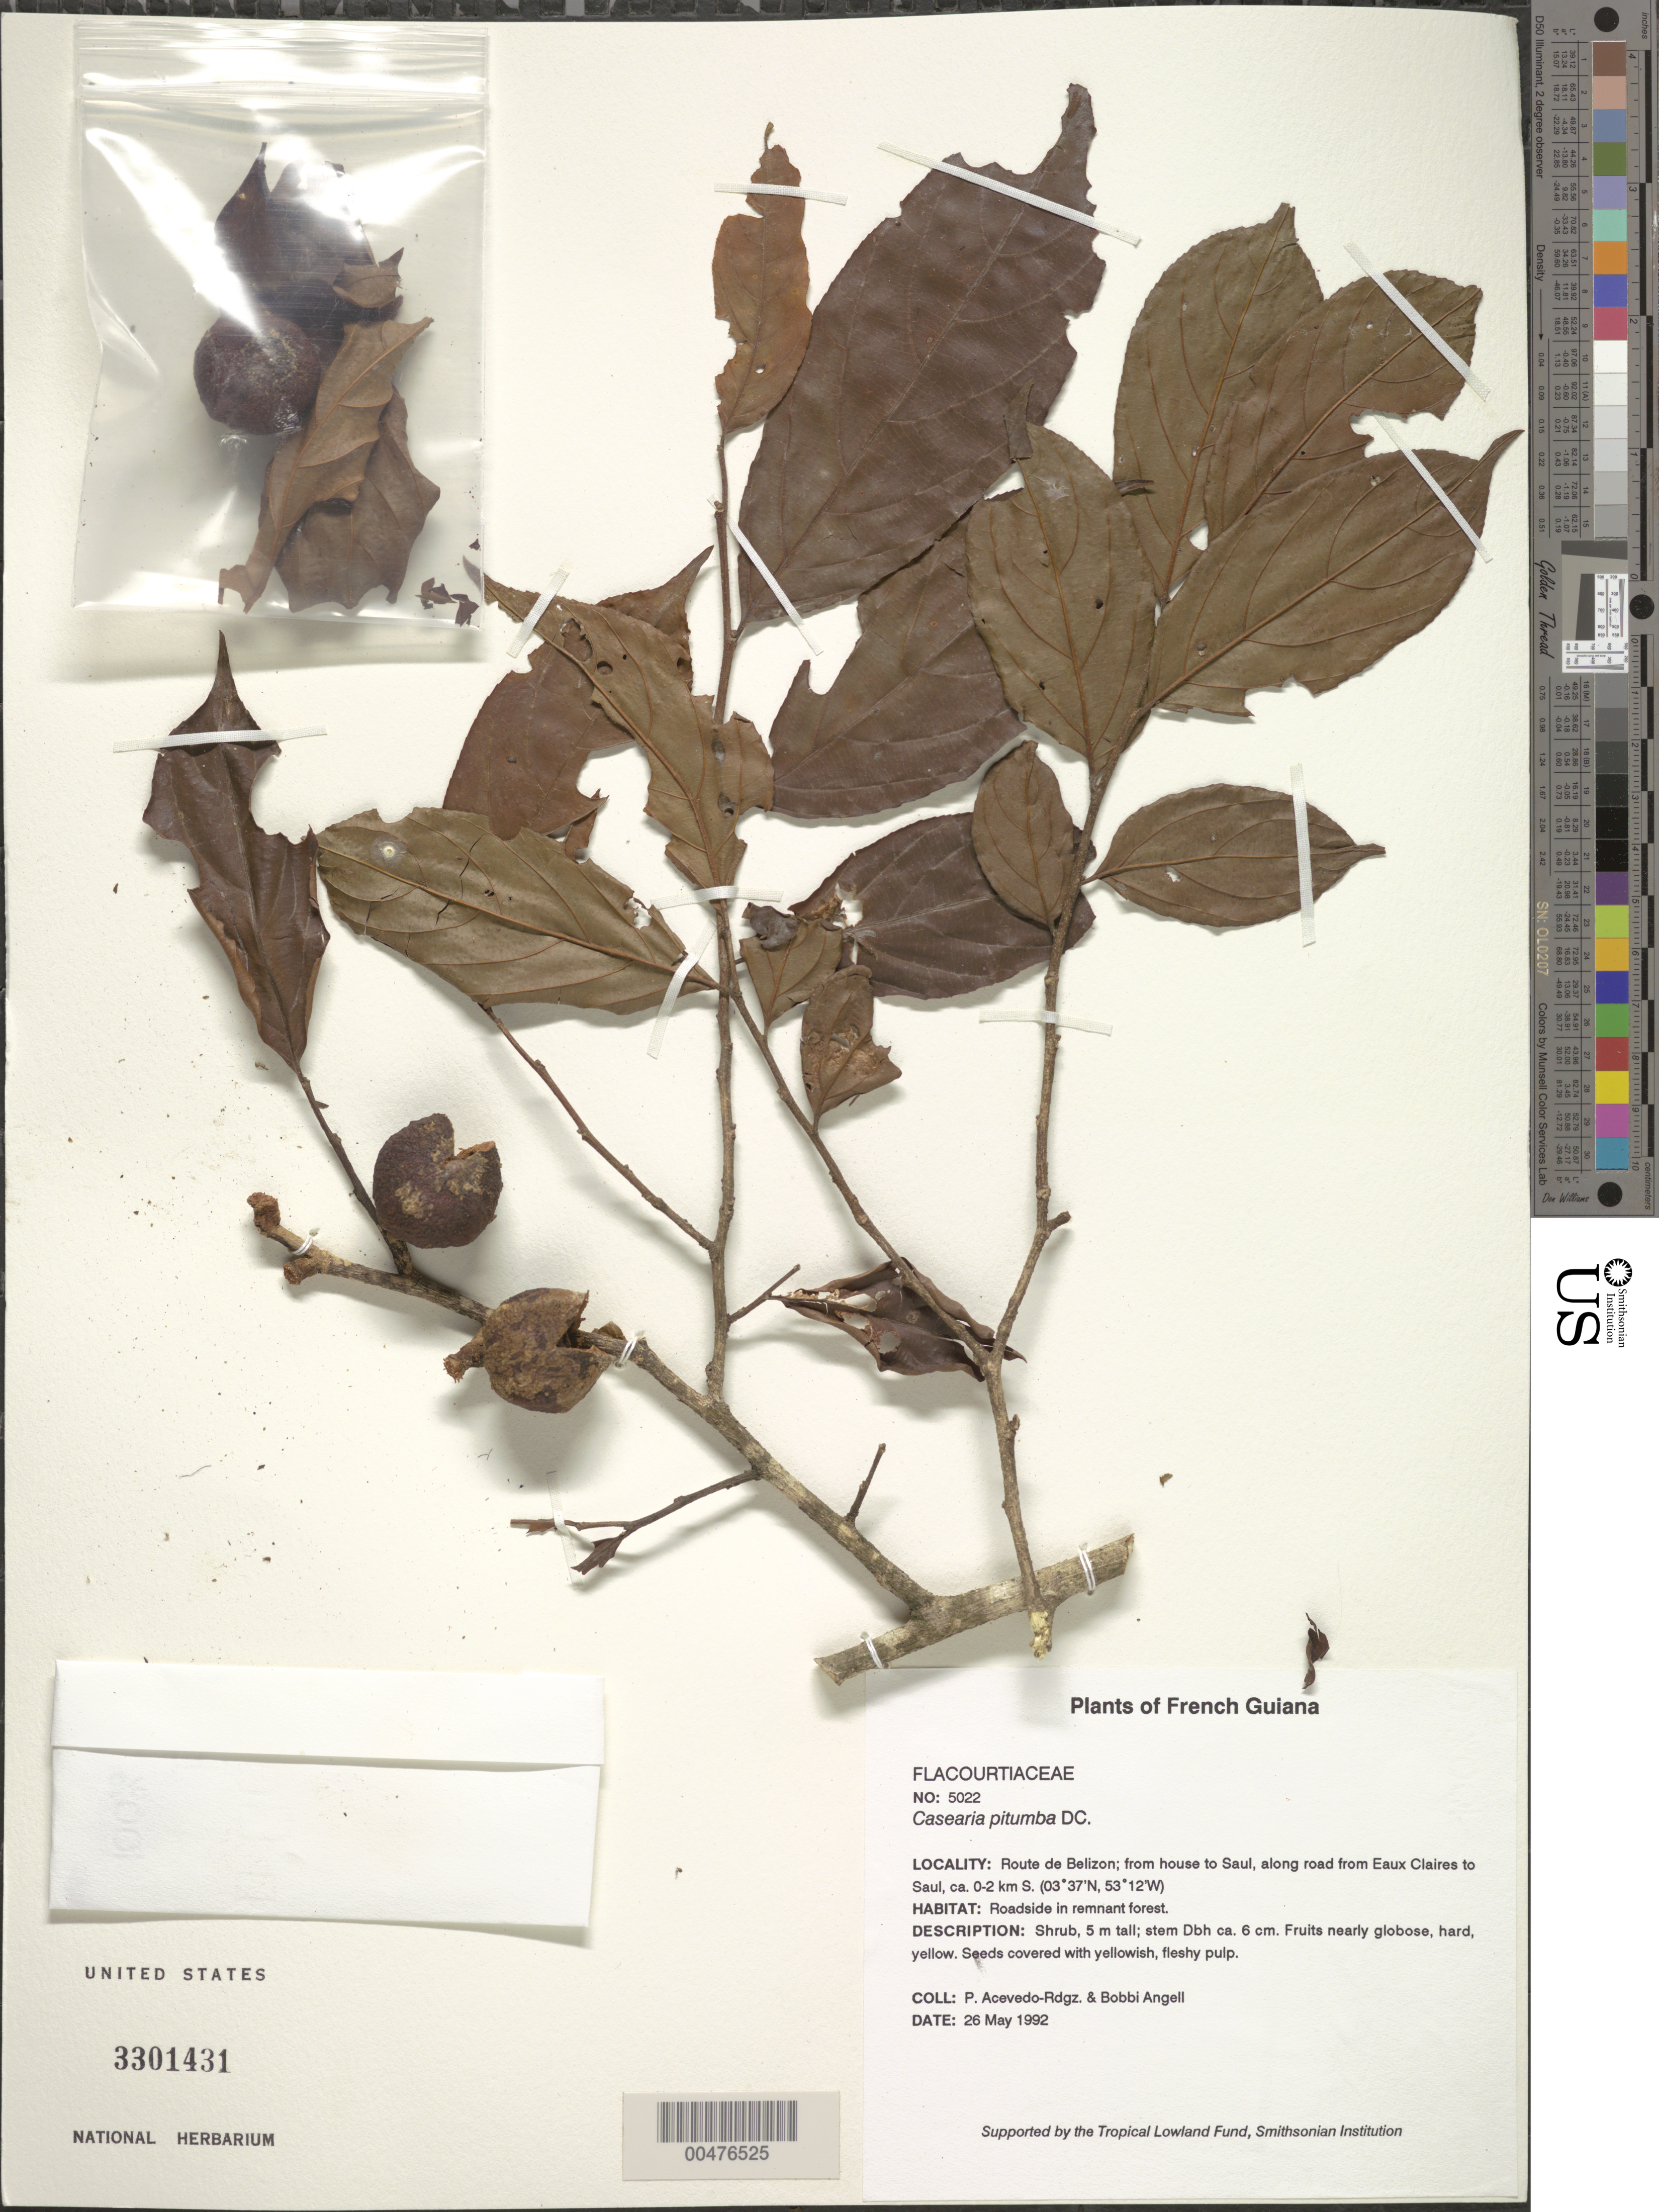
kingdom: Plantae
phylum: Tracheophyta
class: Magnoliopsida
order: Malpighiales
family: Salicaceae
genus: Casearia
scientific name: Casearia pitumba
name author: Sleumer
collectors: P. Acevedo-Rodr. & Bobbi Angell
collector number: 5022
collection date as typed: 26 May 1992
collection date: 1992-05-26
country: French Guiana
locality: Route de Belizon; from house to Saul, along road from Eaux Claires to Saul, ca. 0-2 km S.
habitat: Roadside in remnant forest.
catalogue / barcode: US 3301431